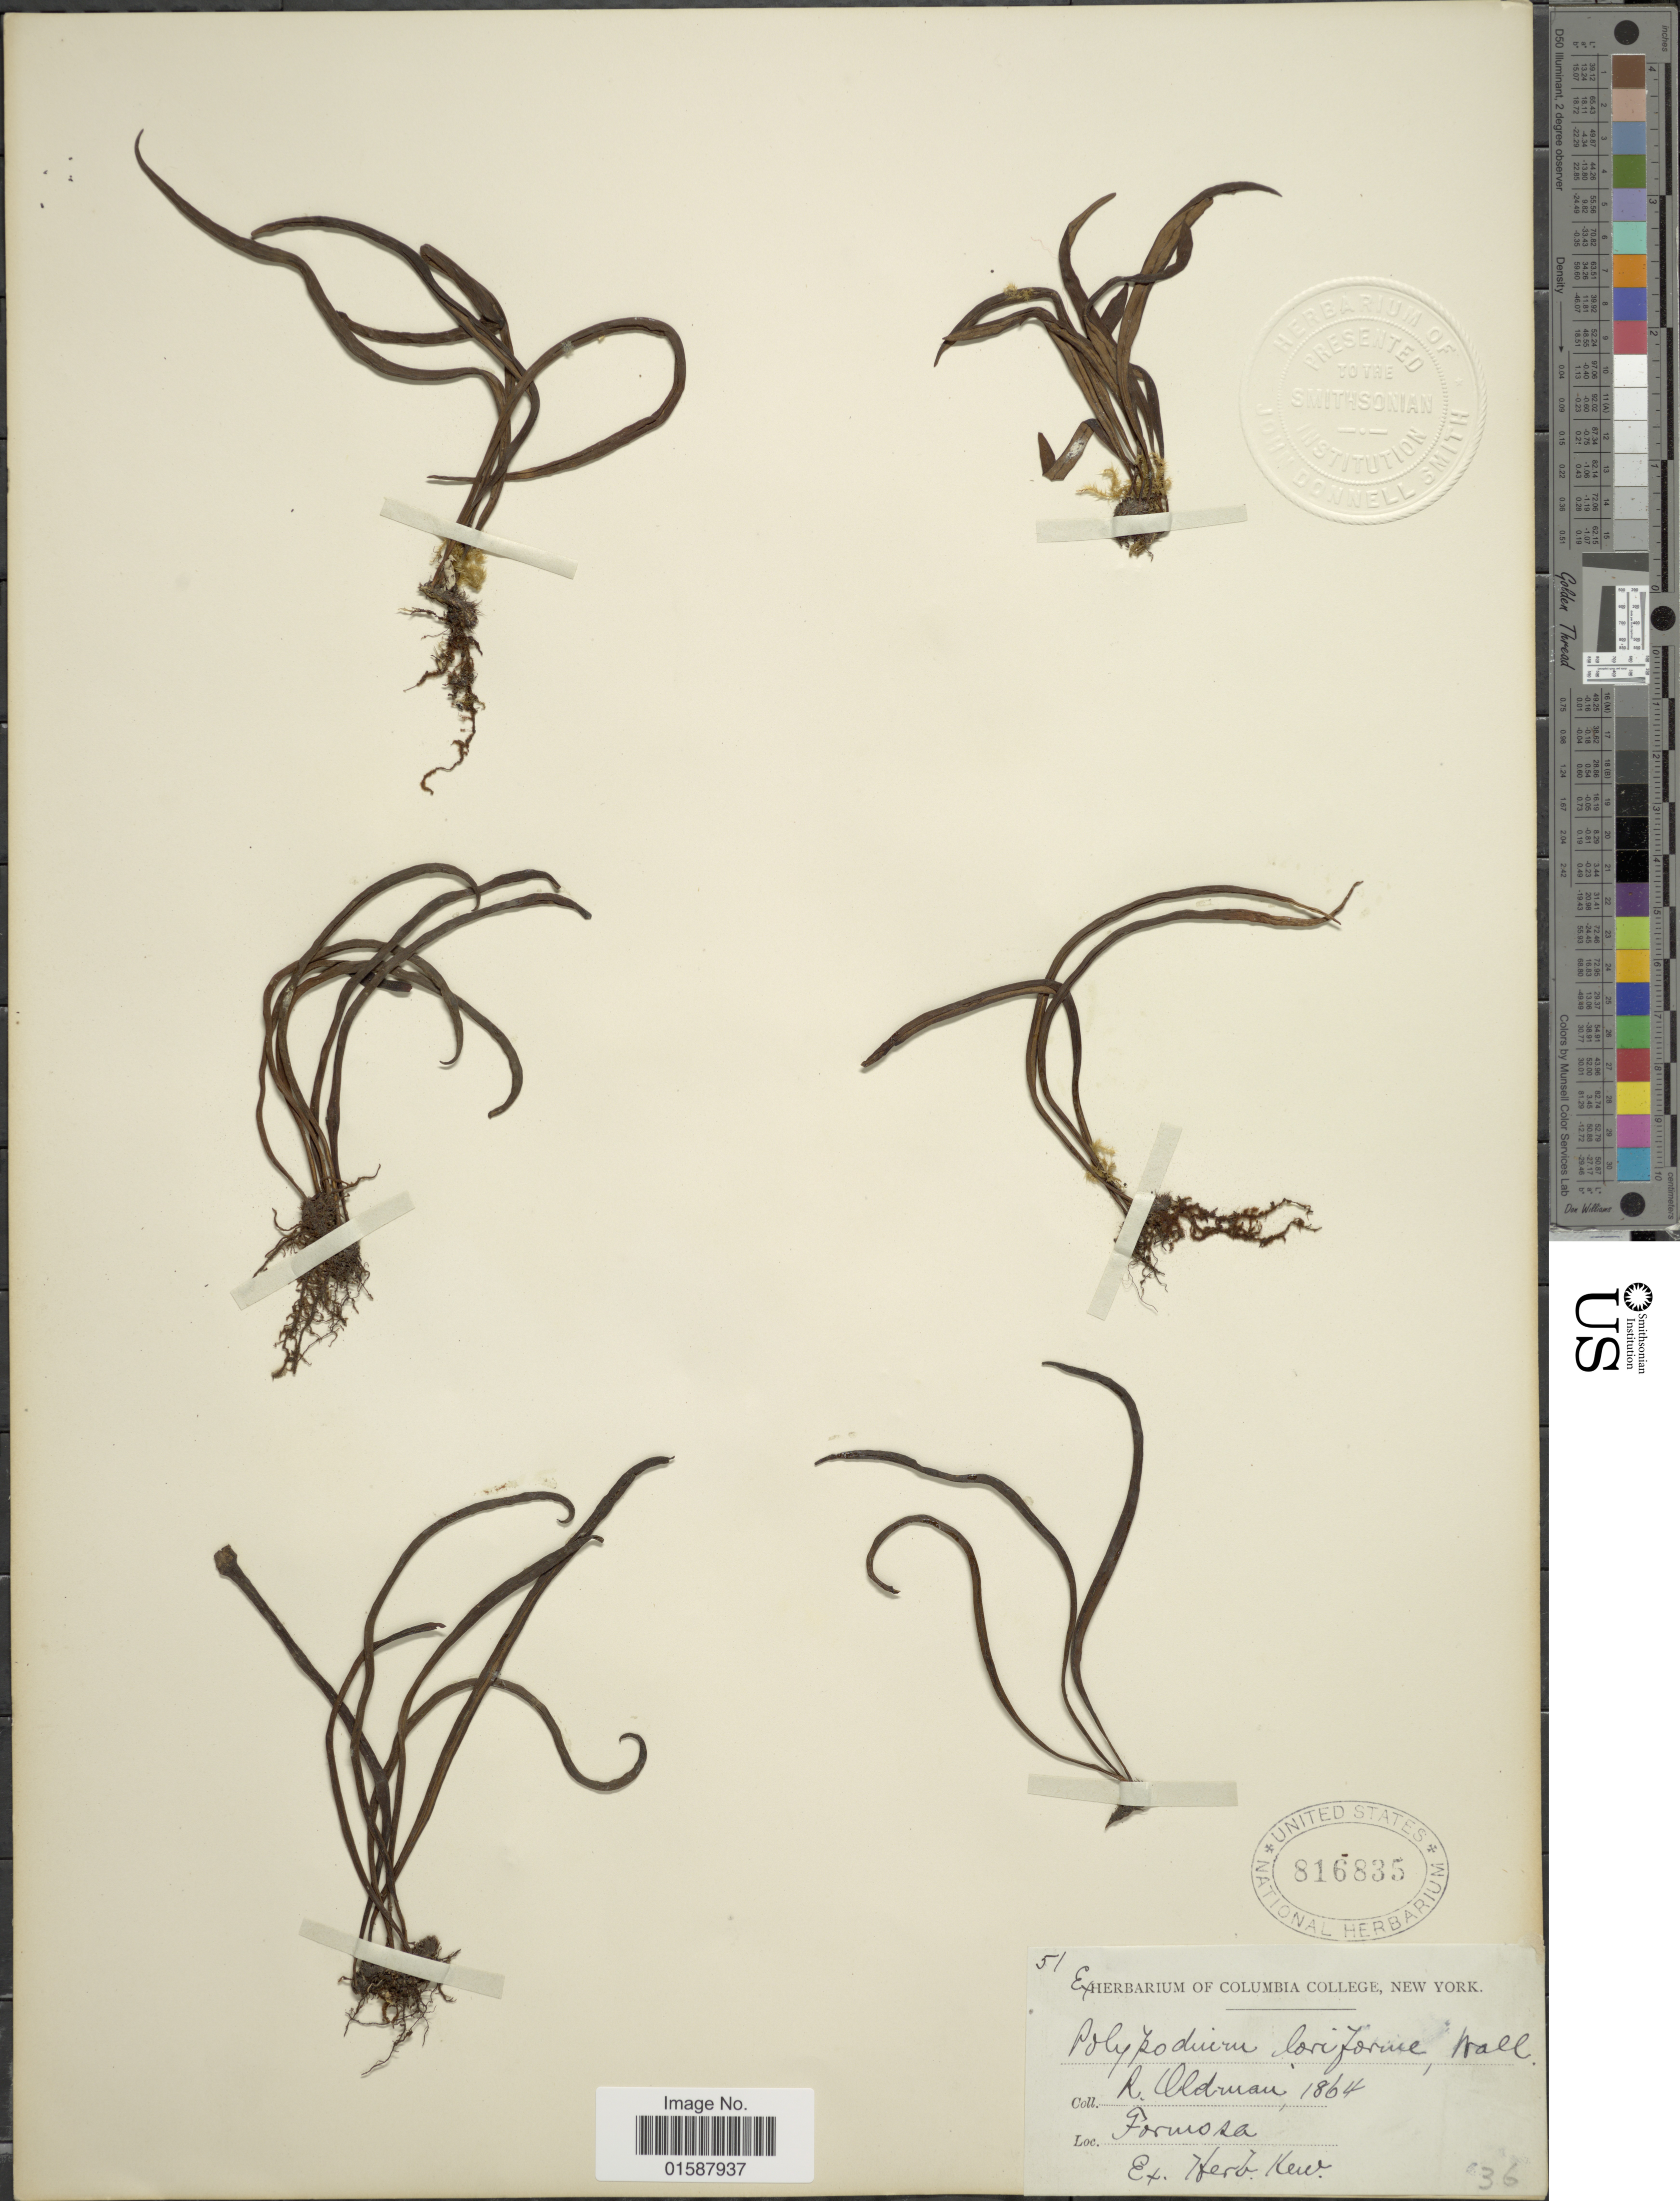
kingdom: Plantae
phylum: Tracheophyta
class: Polypodiopsida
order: Polypodiales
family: Polypodiaceae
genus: Lepisorus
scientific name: Lepisorus thunbergianus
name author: (Kaulf.) Ching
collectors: R. Oldham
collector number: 51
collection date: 1864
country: Taiwan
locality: Formosa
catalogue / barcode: US 816835